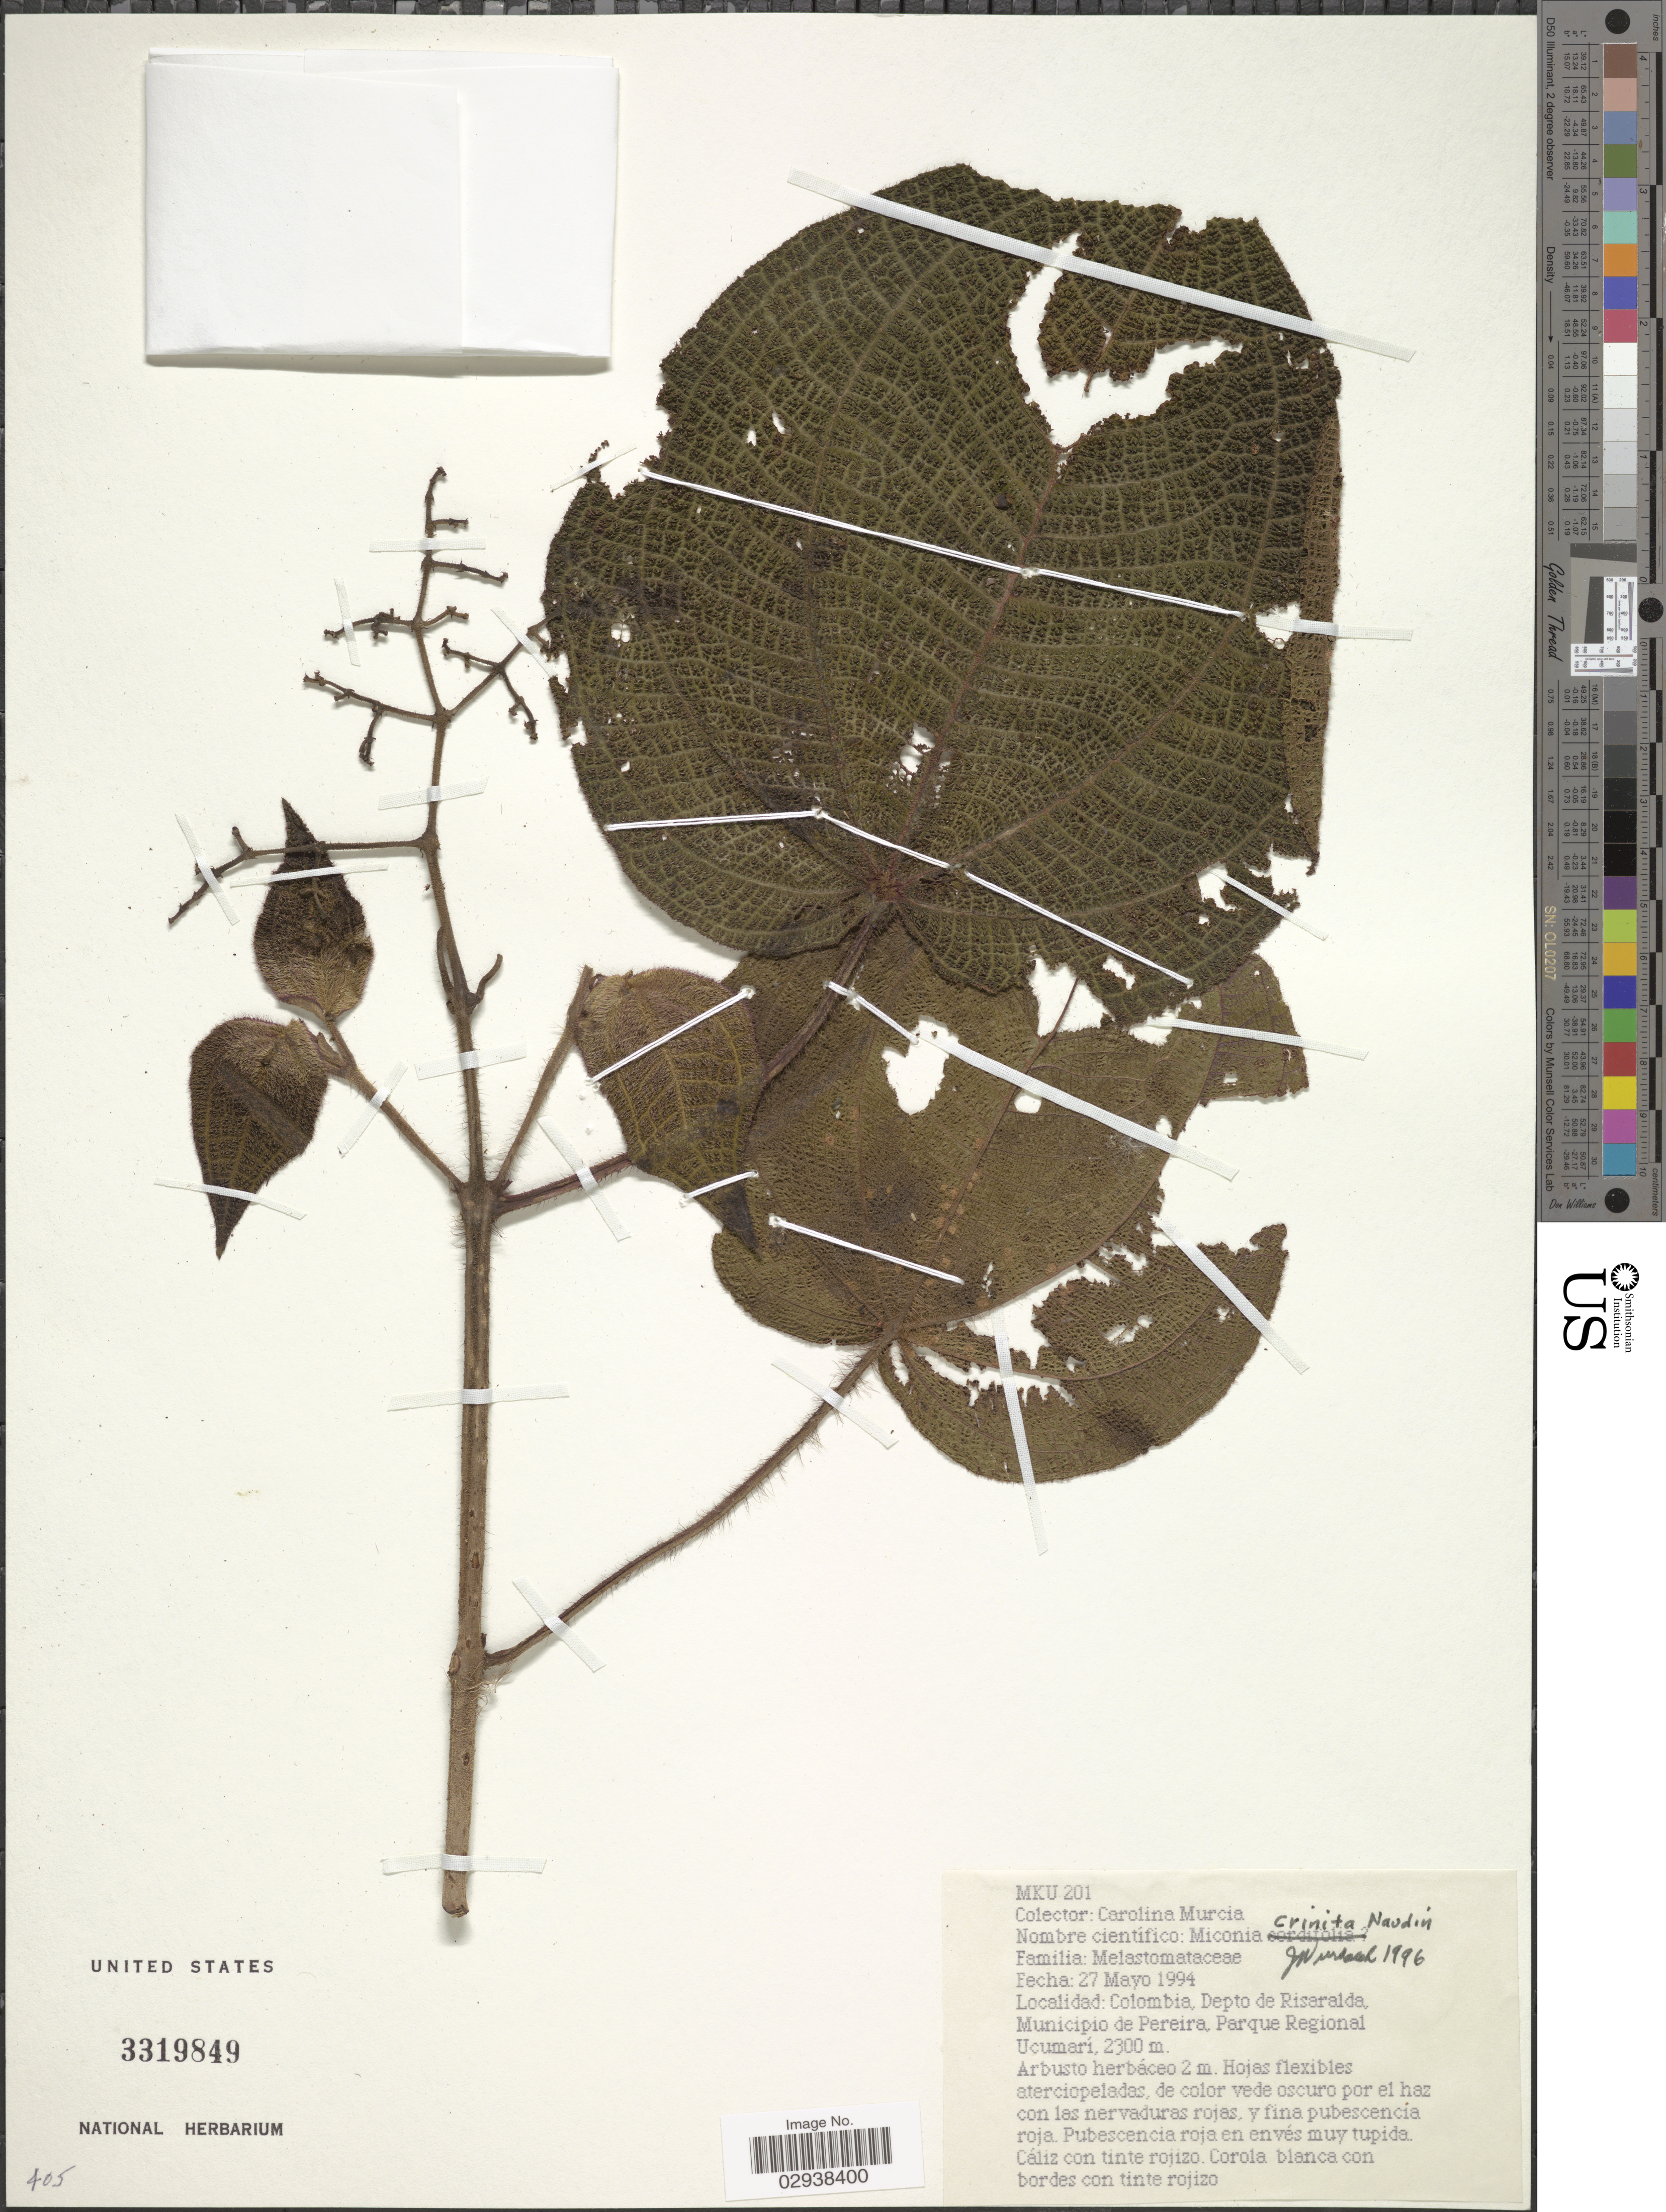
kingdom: Plantae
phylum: Tracheophyta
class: Magnoliopsida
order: Myrtales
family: Melastomataceae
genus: Miconia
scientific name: Miconia crinita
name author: Naudin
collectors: C. Murcia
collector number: MKU 201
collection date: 1994-05-27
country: Colombia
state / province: Risaralda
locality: Depto de Risaralda, Municipio de Pereira, Parque Regional Ucumari.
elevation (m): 2300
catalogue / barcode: US 3319849